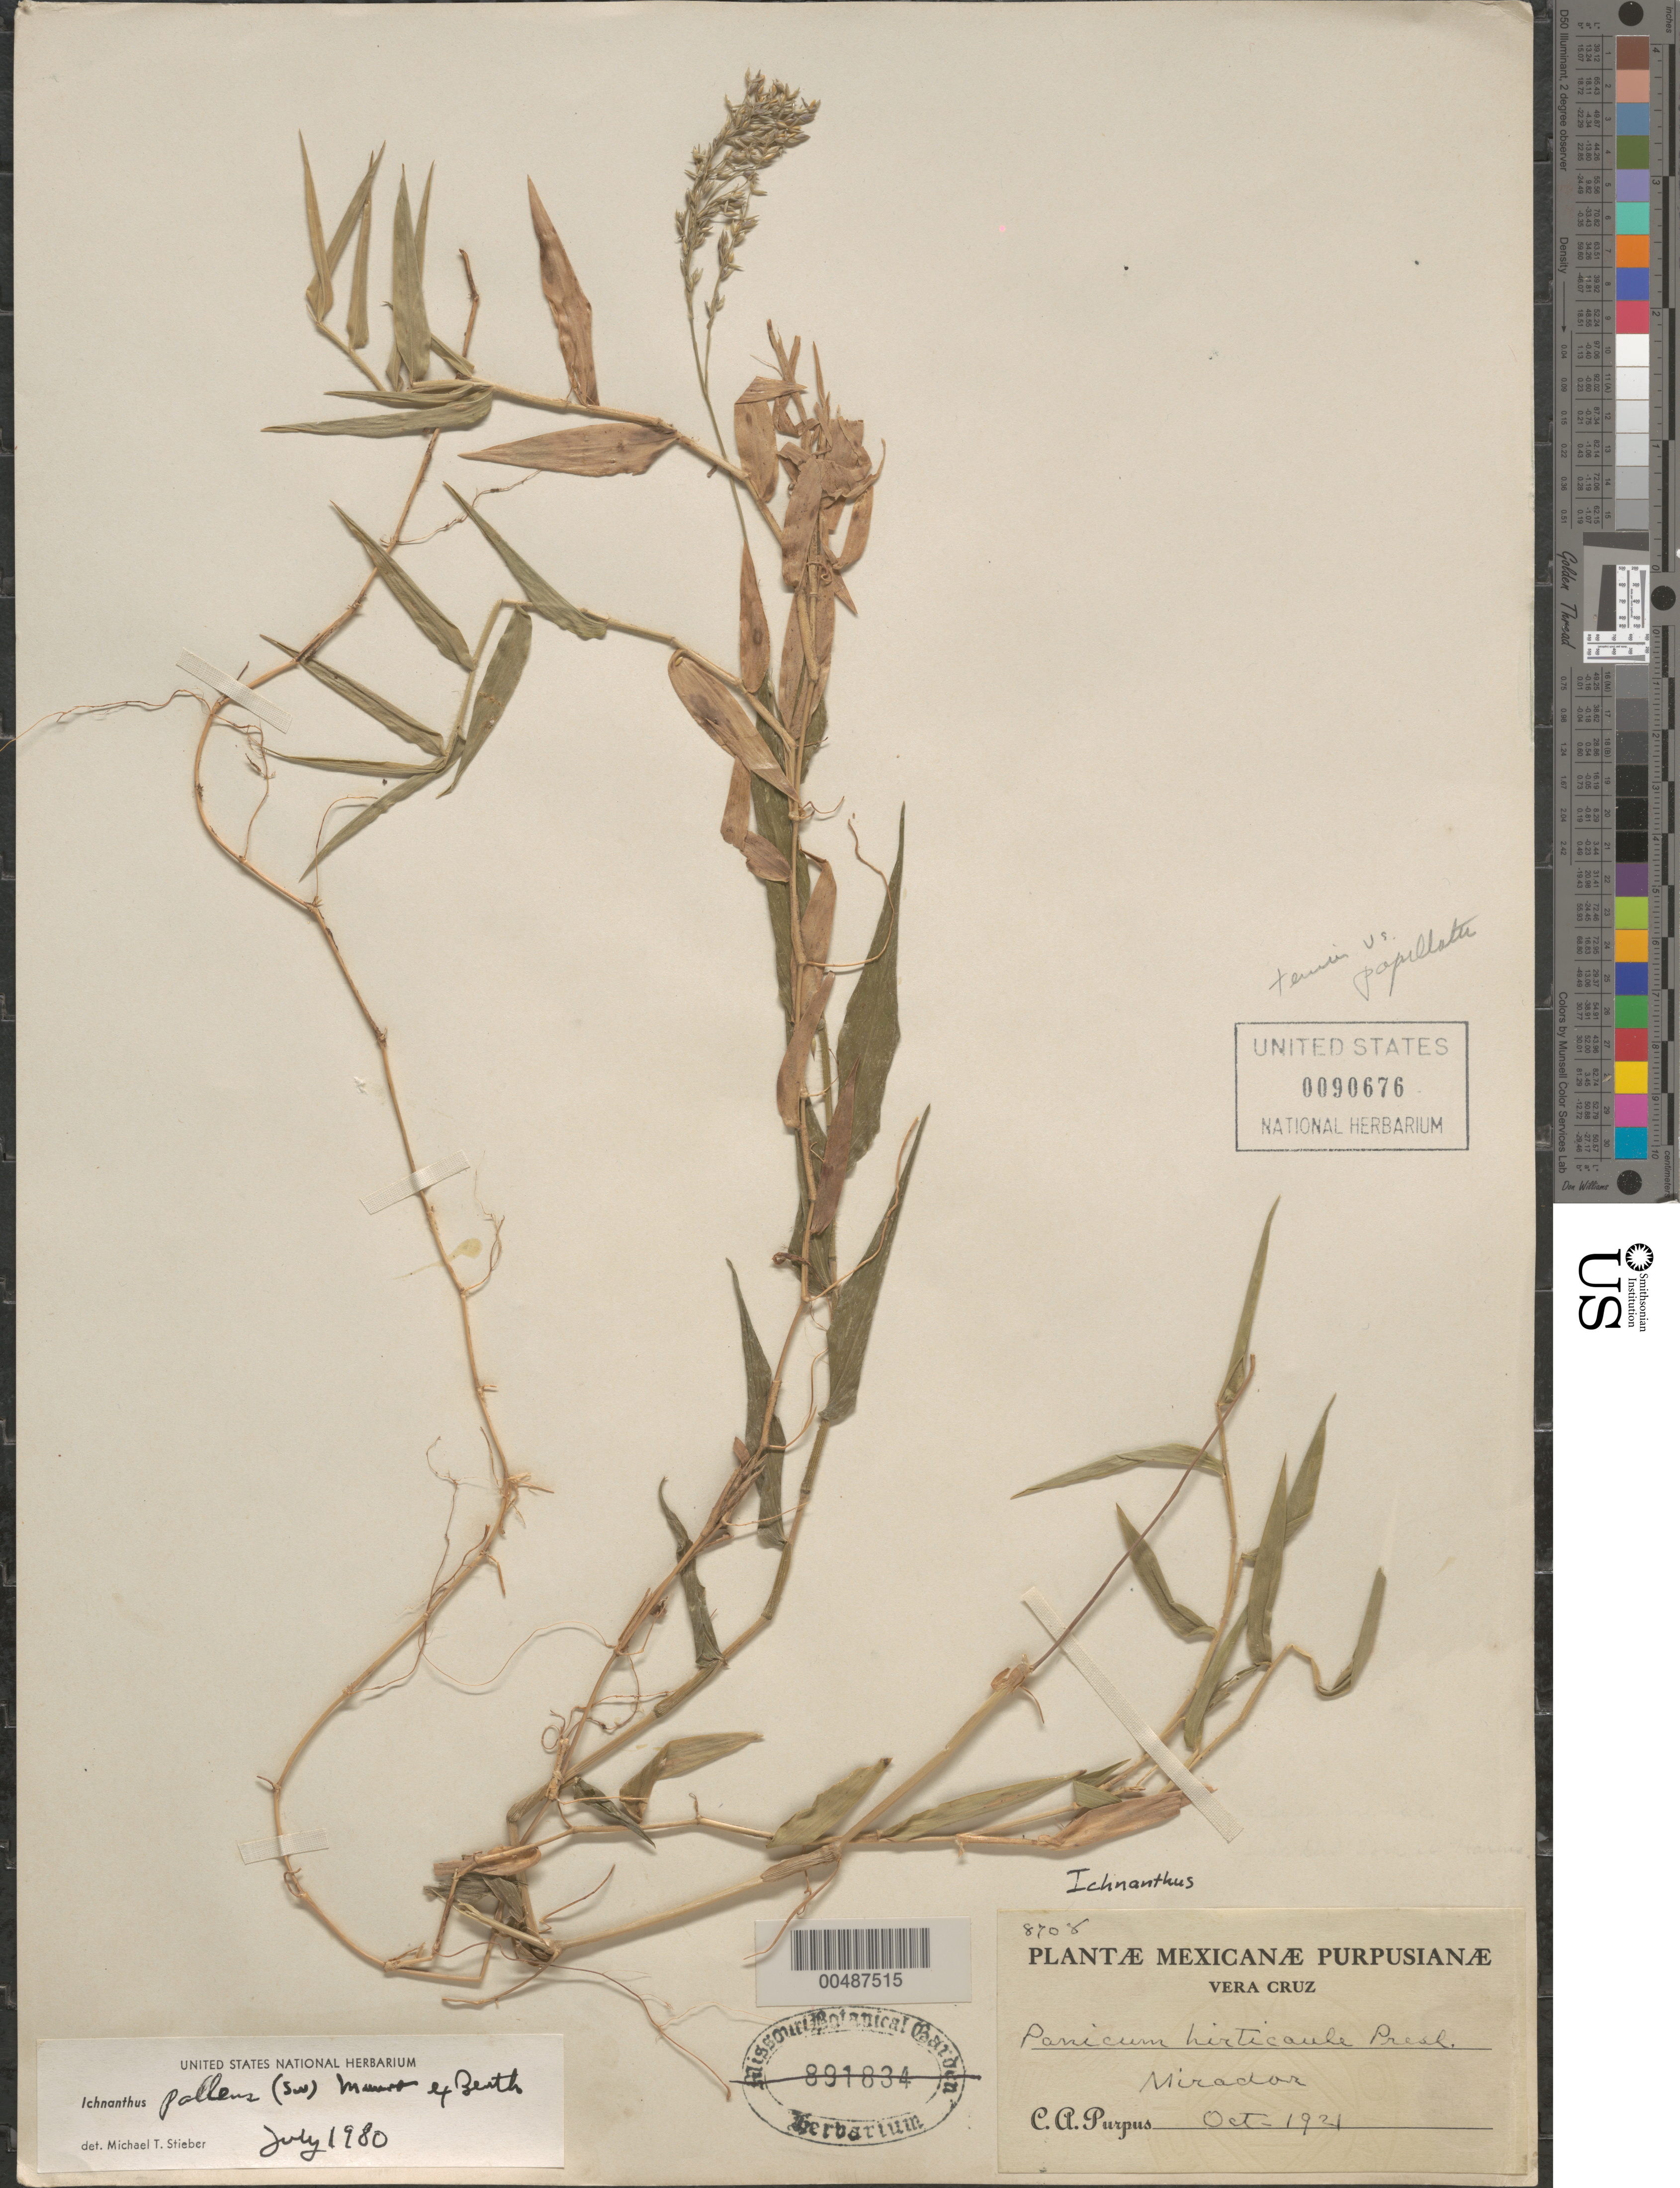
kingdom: Plantae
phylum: Tracheophyta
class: Liliopsida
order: Poales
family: Poaceae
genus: Ichnanthus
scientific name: Ichnanthus pallens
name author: (Sw.) Munro ex Benth.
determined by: Stieber, M. T.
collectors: C. A. Purpus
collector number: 8708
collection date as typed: Oct 1921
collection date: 1921-10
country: Mexico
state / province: Veracruz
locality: Mirador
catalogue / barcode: US 90676